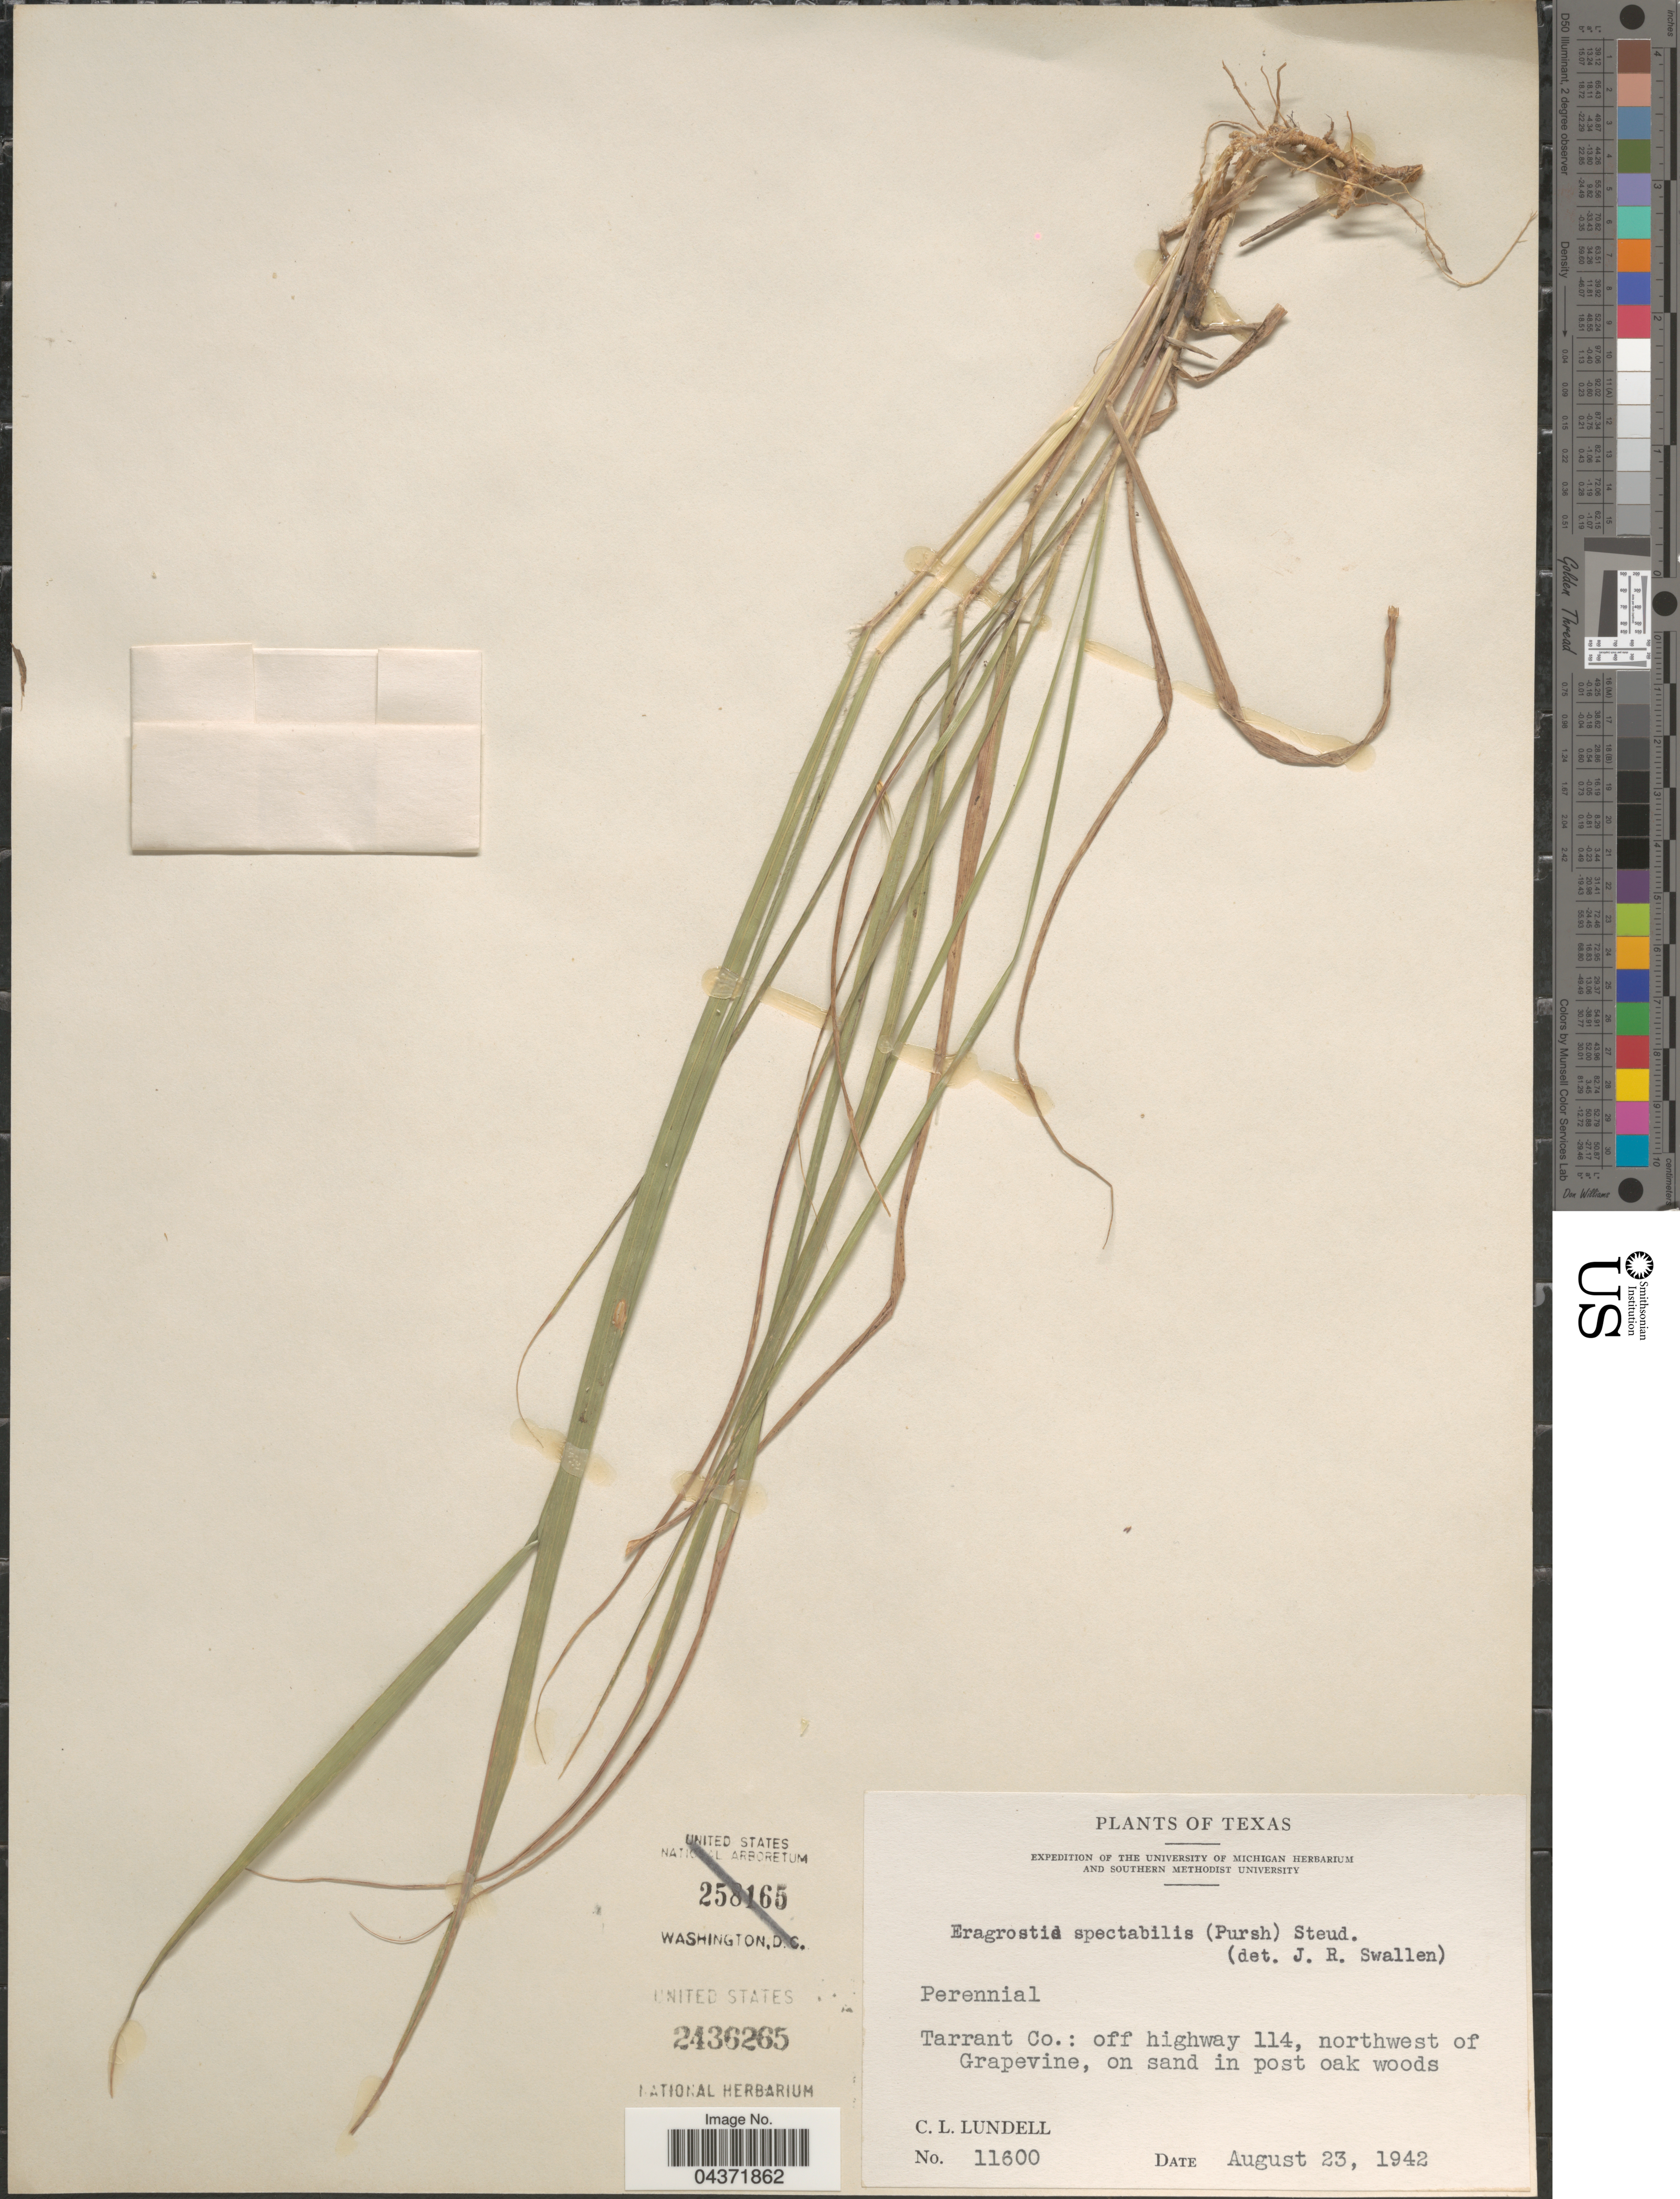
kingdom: Plantae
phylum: Tracheophyta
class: Liliopsida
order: Poales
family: Poaceae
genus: Eragrostis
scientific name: Eragrostis spectabilis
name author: (Pursh) Steud.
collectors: C. L. Lundell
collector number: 11600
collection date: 1942-08-23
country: United States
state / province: Texas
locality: Expedition of the University of Michigan Herbarium and Southern Methodist University. Tarrant Co.: off highway 114, northwest of Grapevine.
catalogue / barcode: US 2436265